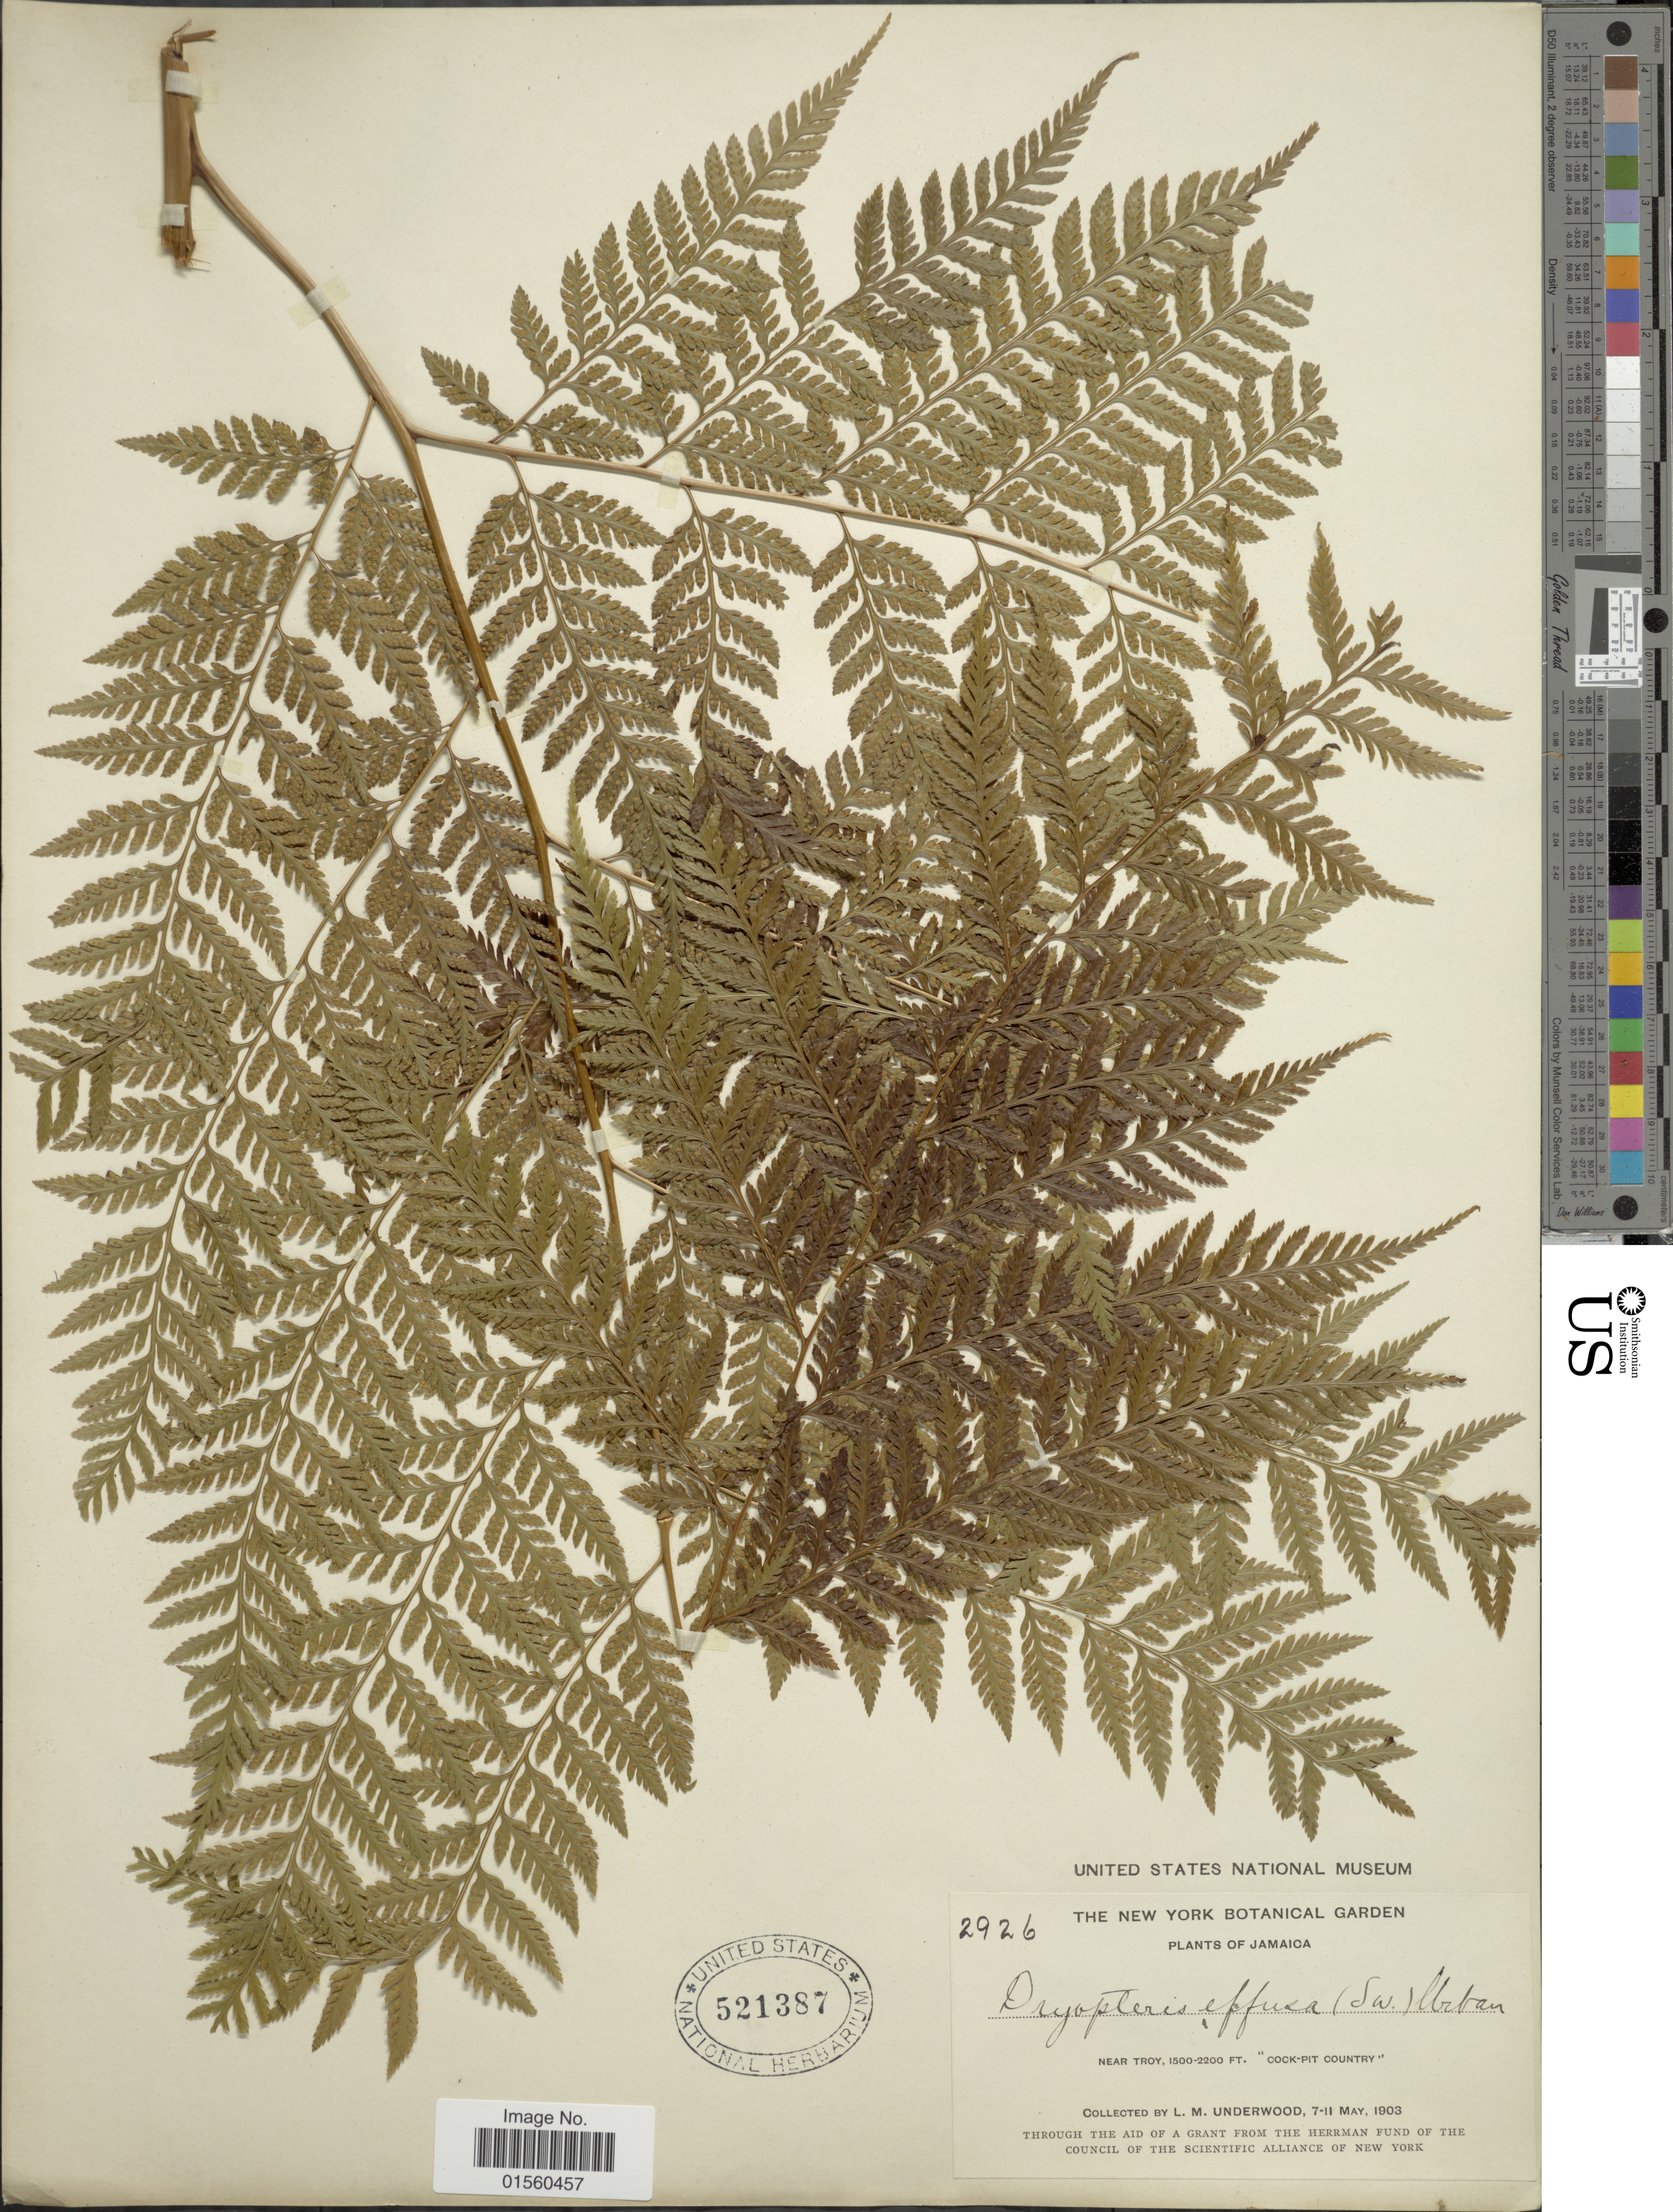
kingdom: Plantae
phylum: Tracheophyta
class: Polypodiopsida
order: Polypodiales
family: Dryopteridaceae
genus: Parapolystichum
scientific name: Parapolystichum effusum var. effusum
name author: (Sw.) Ching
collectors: L. M. Underwood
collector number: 2926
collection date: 1903-05-07/1903-05-11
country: Jamaica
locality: Near Troy, Cock-Pit Country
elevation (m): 457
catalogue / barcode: US 521387